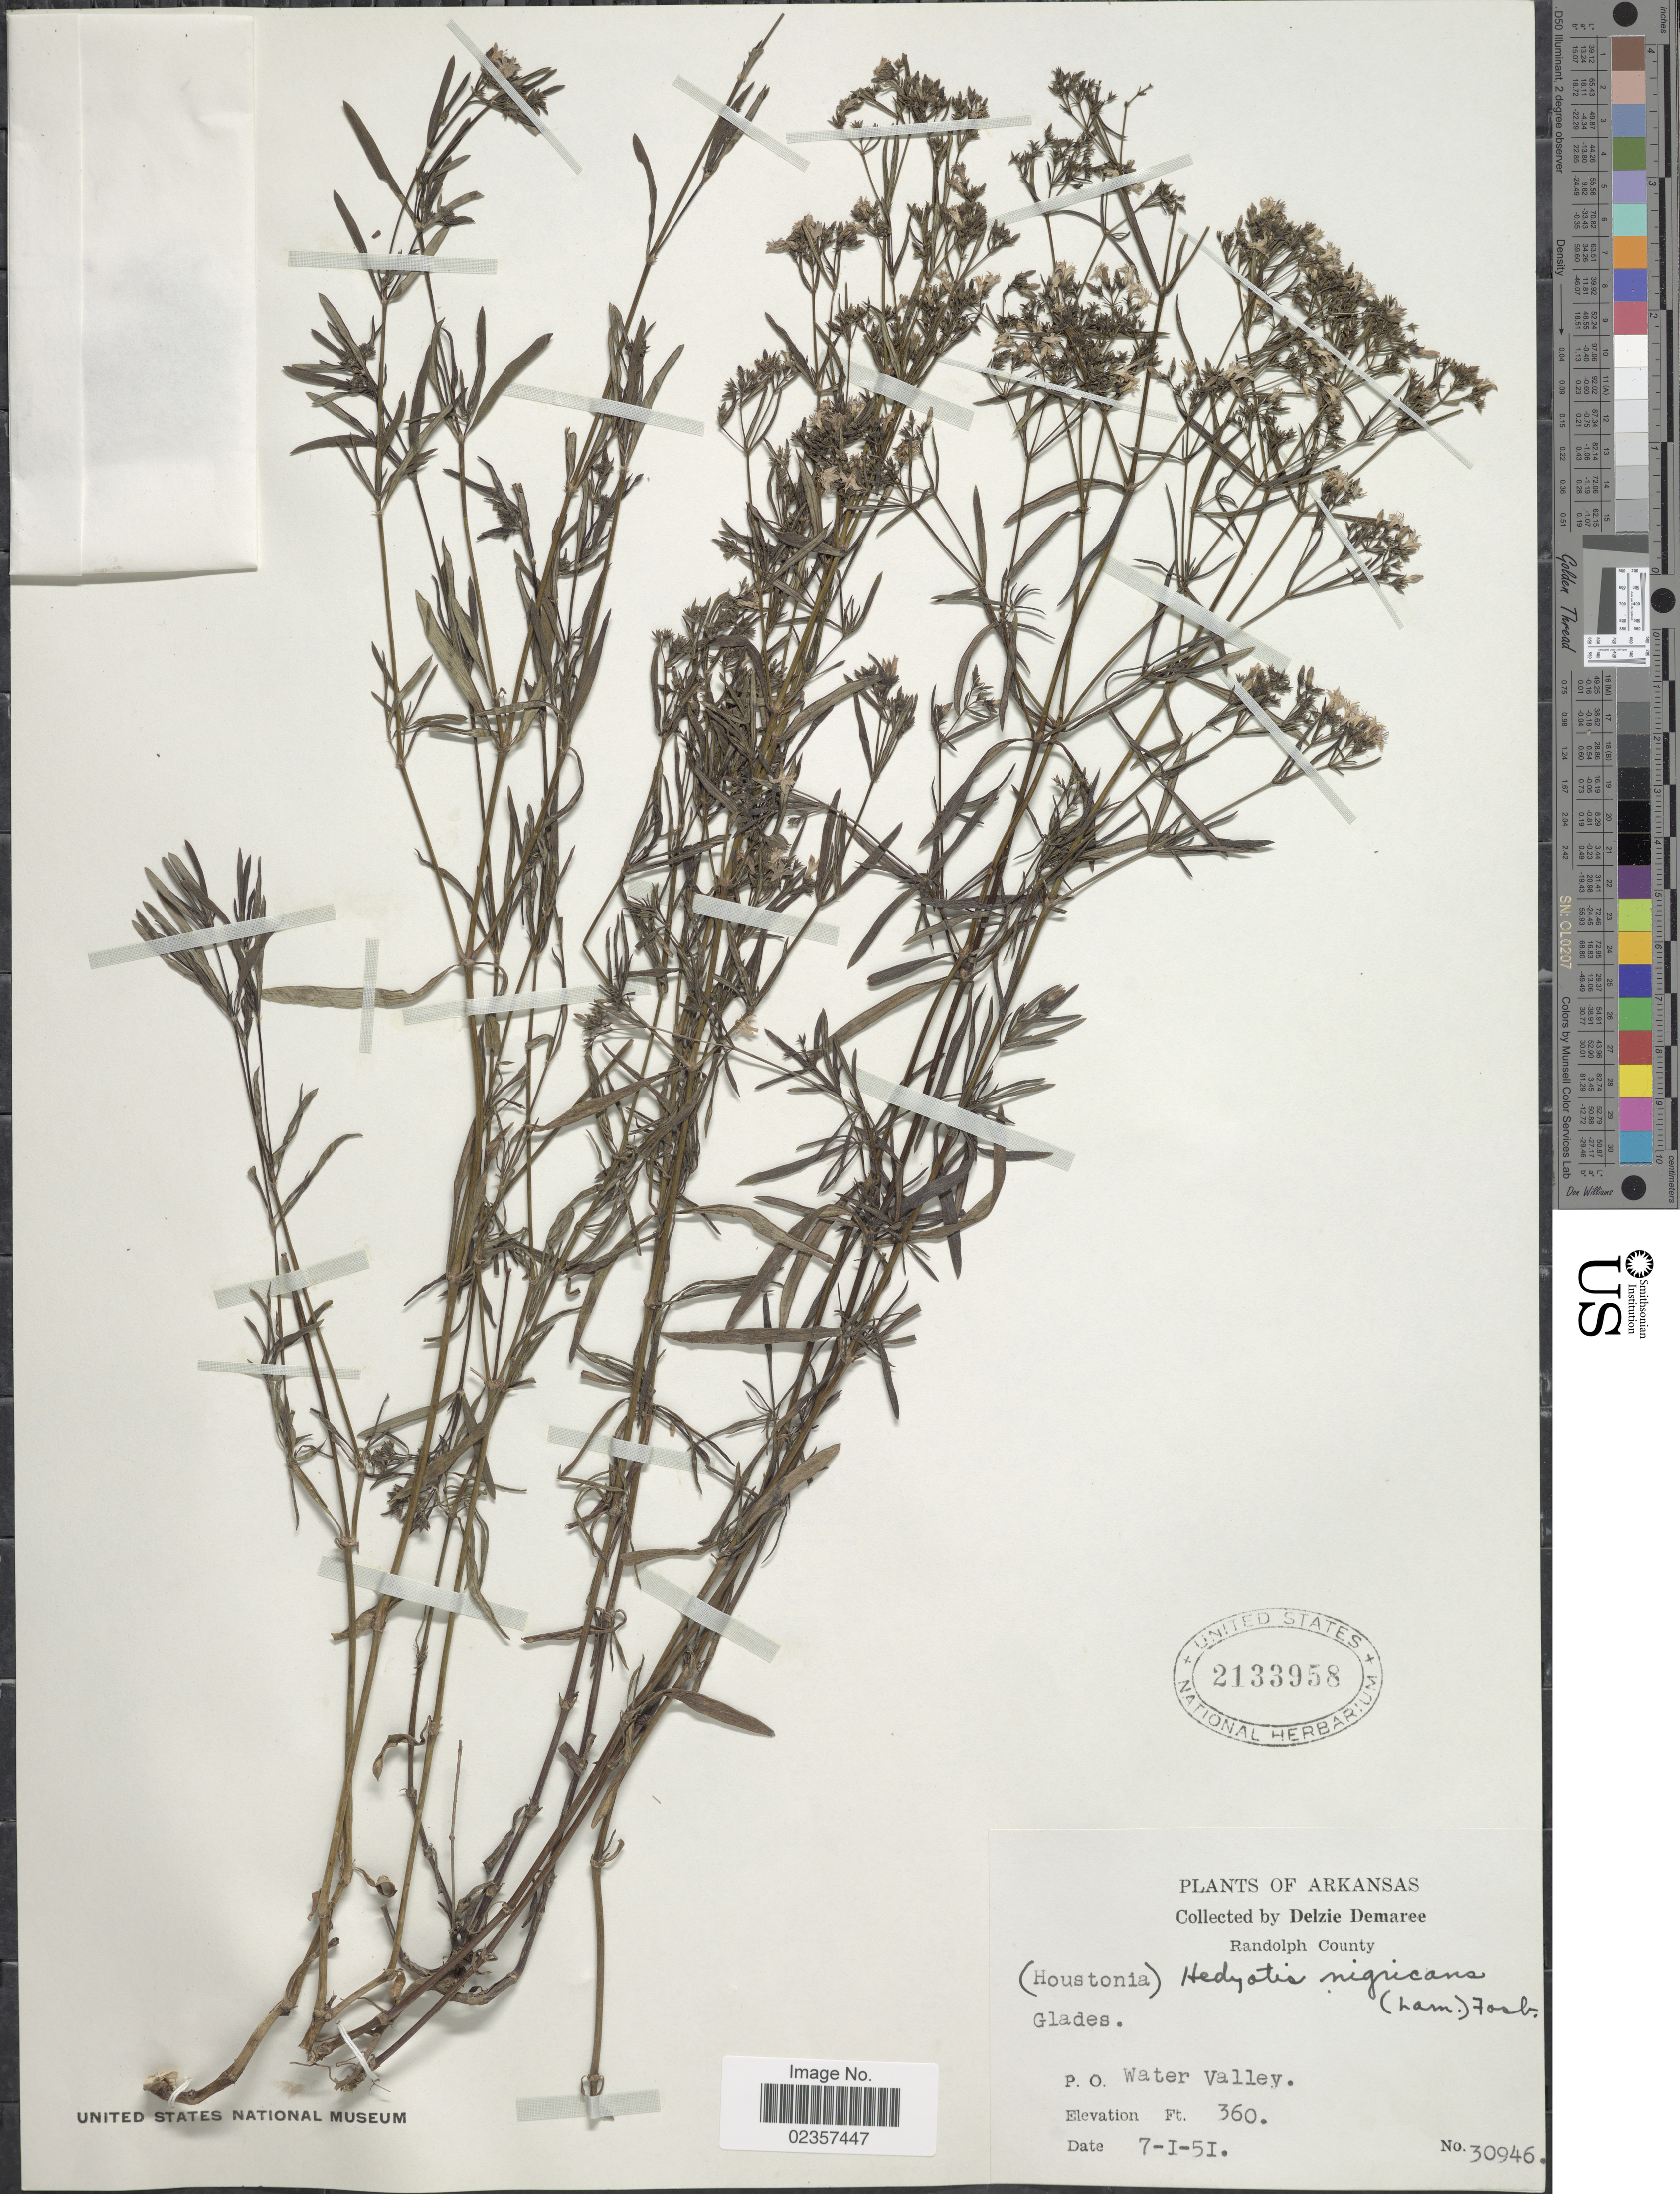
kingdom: Plantae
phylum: Tracheophyta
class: Magnoliopsida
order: Gentianales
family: Rubiaceae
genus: Houstonia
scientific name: Houstonia nigricans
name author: (Lam.) Fernald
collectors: D. Demaree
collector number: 30946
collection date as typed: Transcribed d/m/y: 7/1/51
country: United States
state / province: Arkansas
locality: Randolph County. P. O. Water Valley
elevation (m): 110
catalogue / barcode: US 2133958